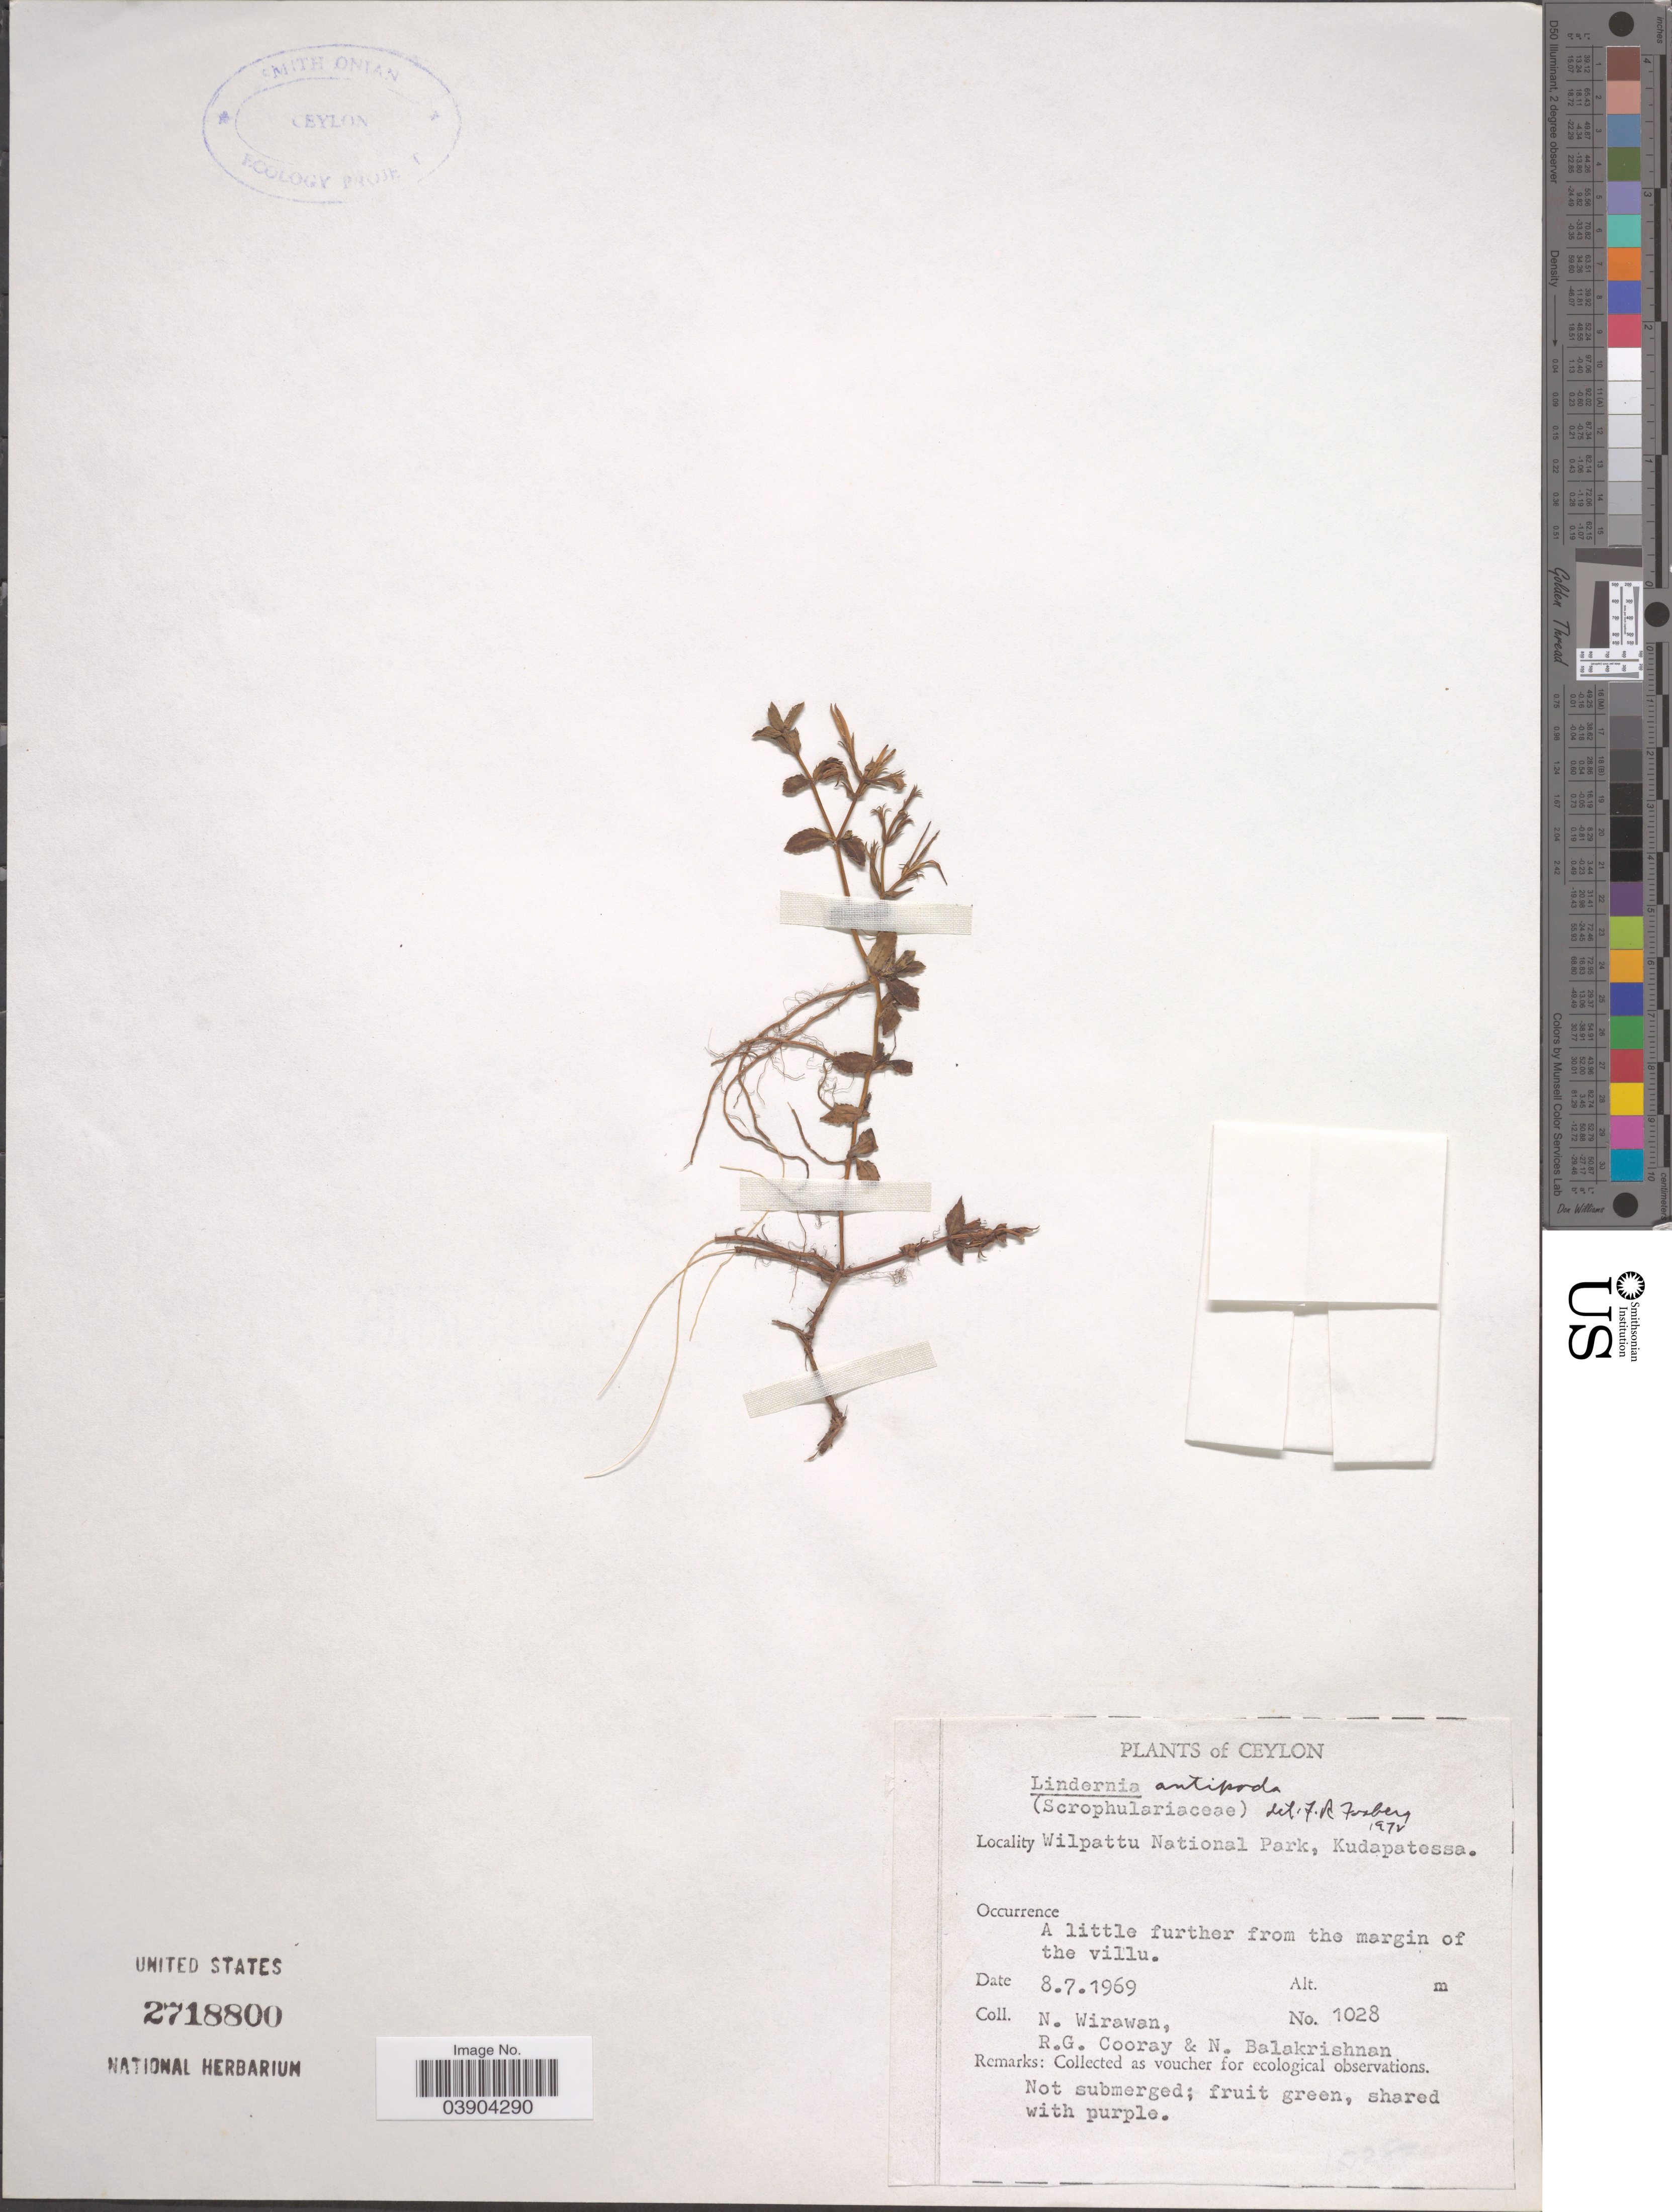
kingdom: Plantae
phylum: Tracheophyta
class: Magnoliopsida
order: Lamiales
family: Linderniaceae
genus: Lindernia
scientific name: Lindernia antipoda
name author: (L.) Alston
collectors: N. Wirawan, R. Cooray & N. Balakrishnan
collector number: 1028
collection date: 1969-07-08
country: Sri Lanka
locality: Ceylon. Wilpattu National Park, Kudapatessa. A little further from the margin of the villu.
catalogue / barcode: US 2718800